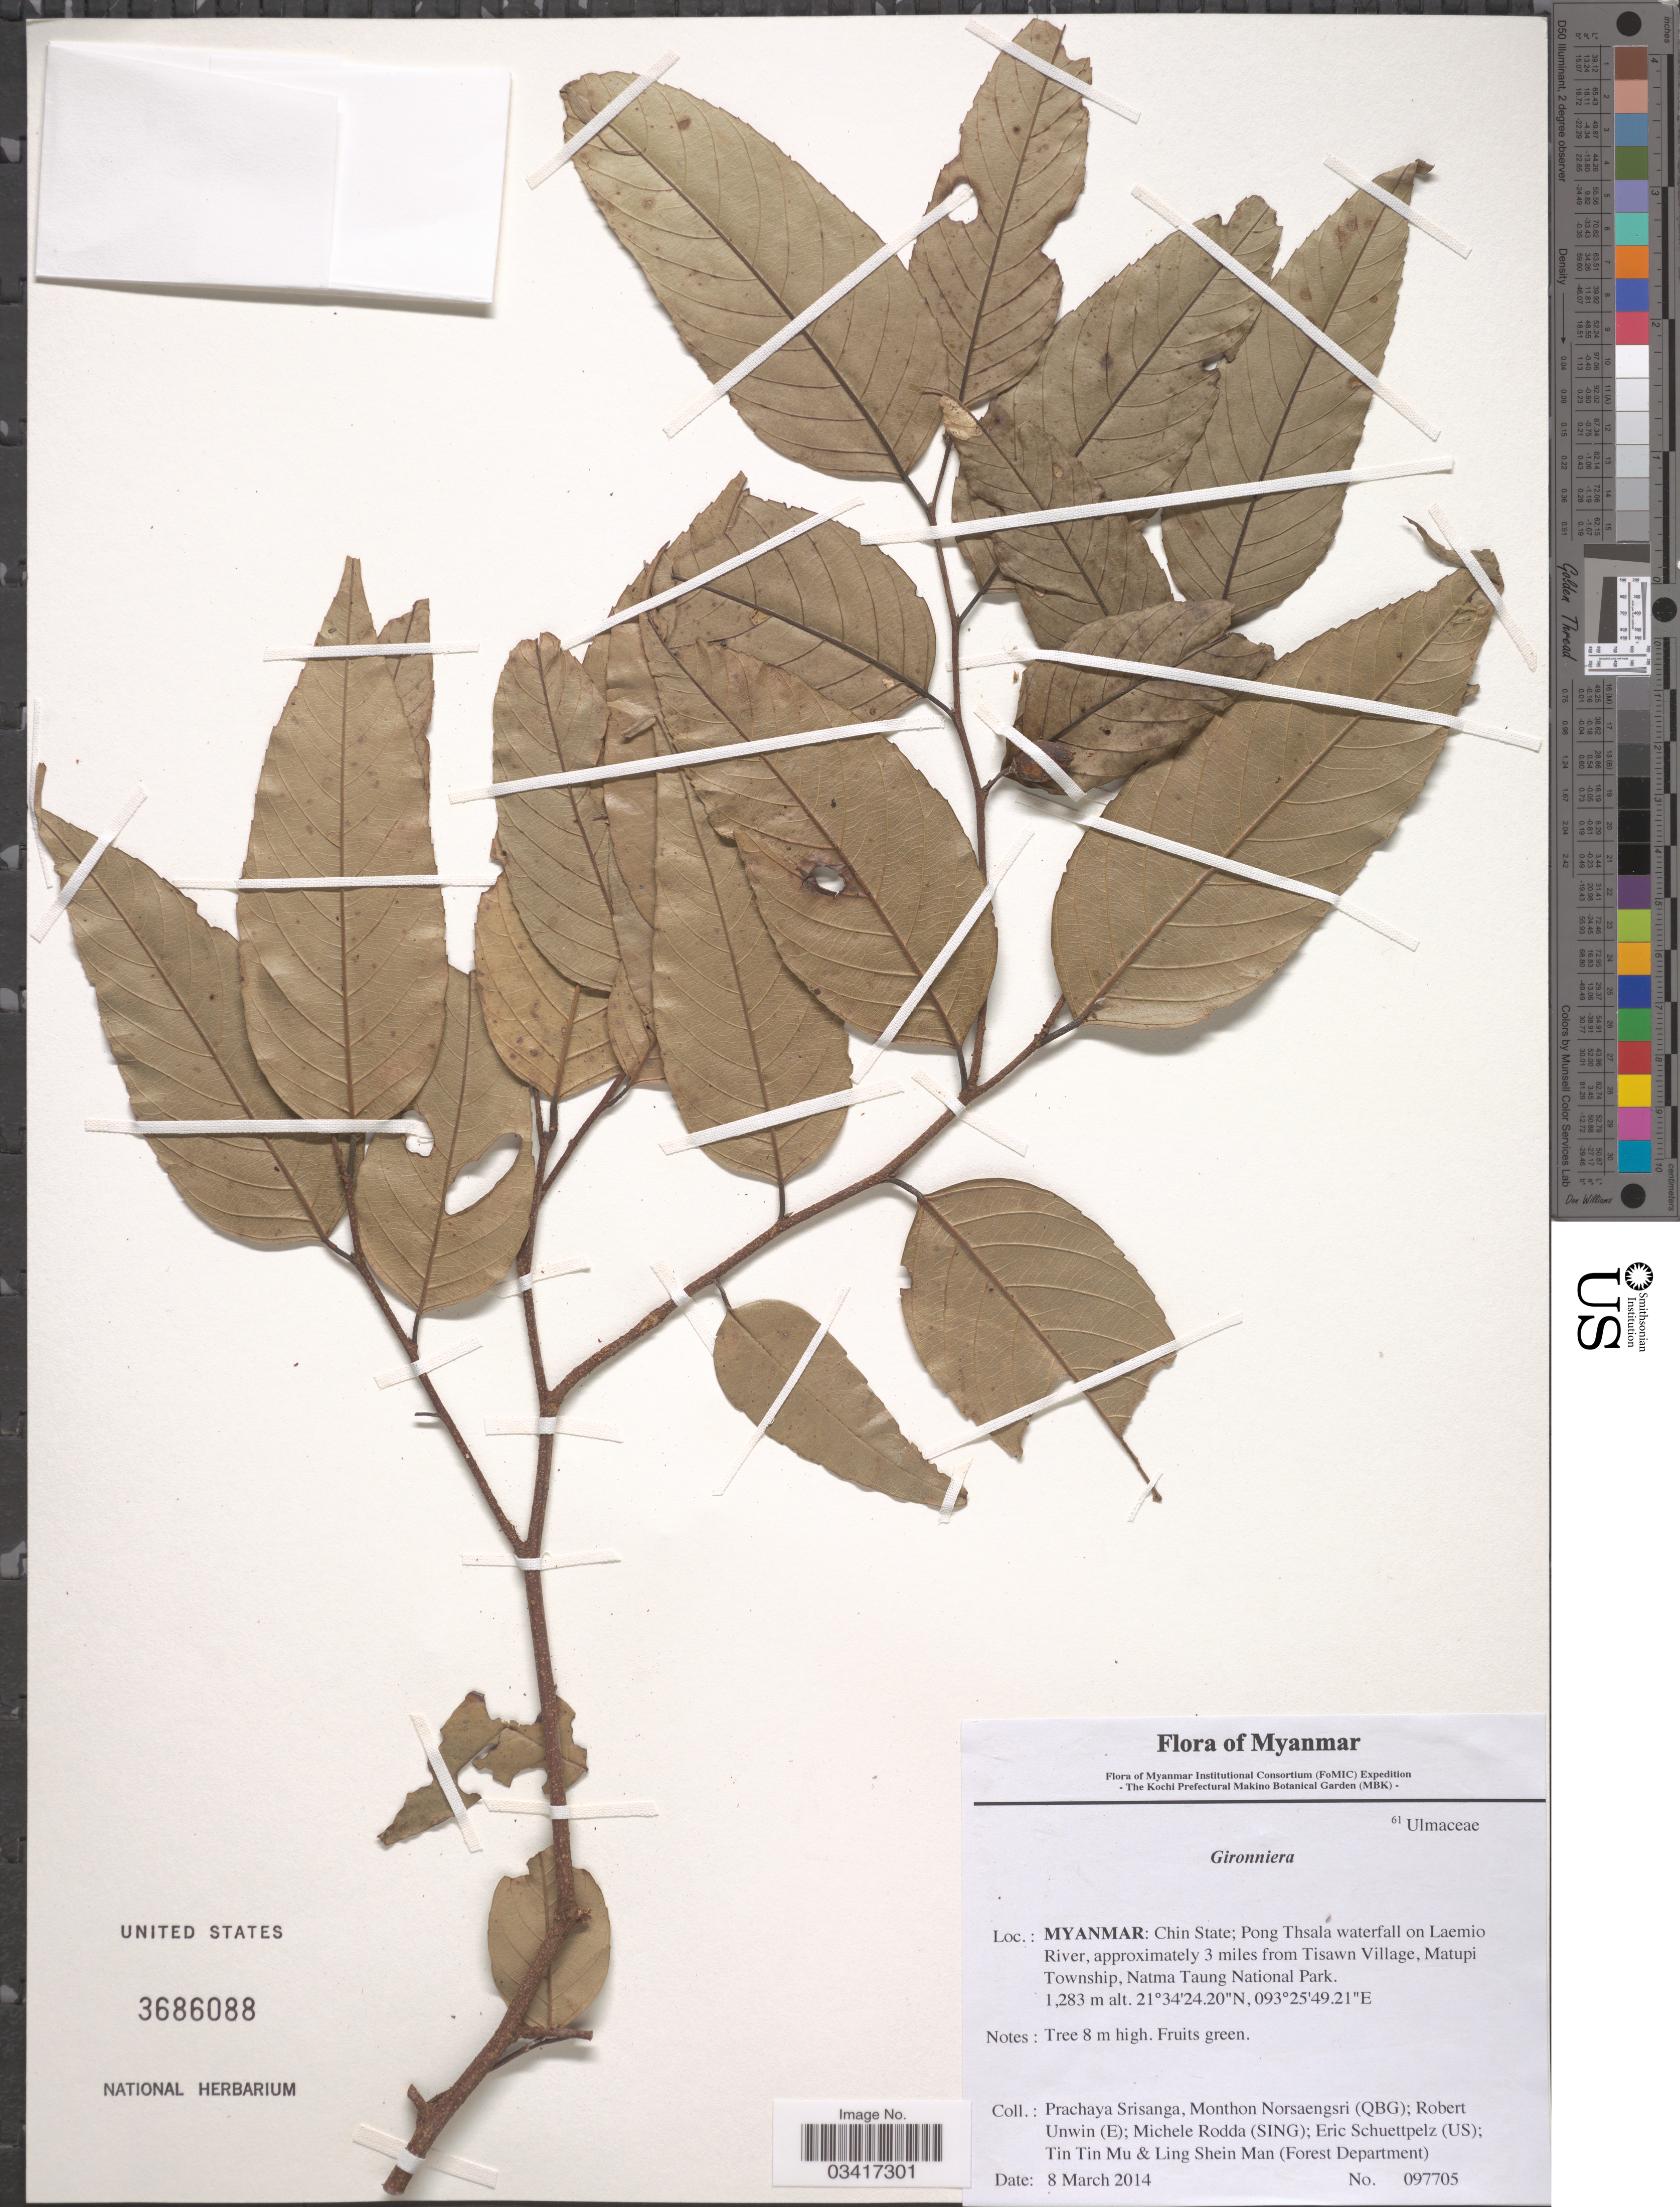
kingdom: Plantae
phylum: Tracheophyta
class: Magnoliopsida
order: Rosales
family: Cannabaceae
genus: Gironniera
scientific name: Gironniera sp.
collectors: P. Srisanga, M. Norsaengsri, R. Unwin, M. Rodda & et al.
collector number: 097705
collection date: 2014-03-08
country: Myanmar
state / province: Chin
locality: Pong Thsala waterfall on Laemio River, approximately 3 miles from Tisawn Village, Matupi Township, Natma Taung National Park.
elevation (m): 1283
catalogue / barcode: US 3686088